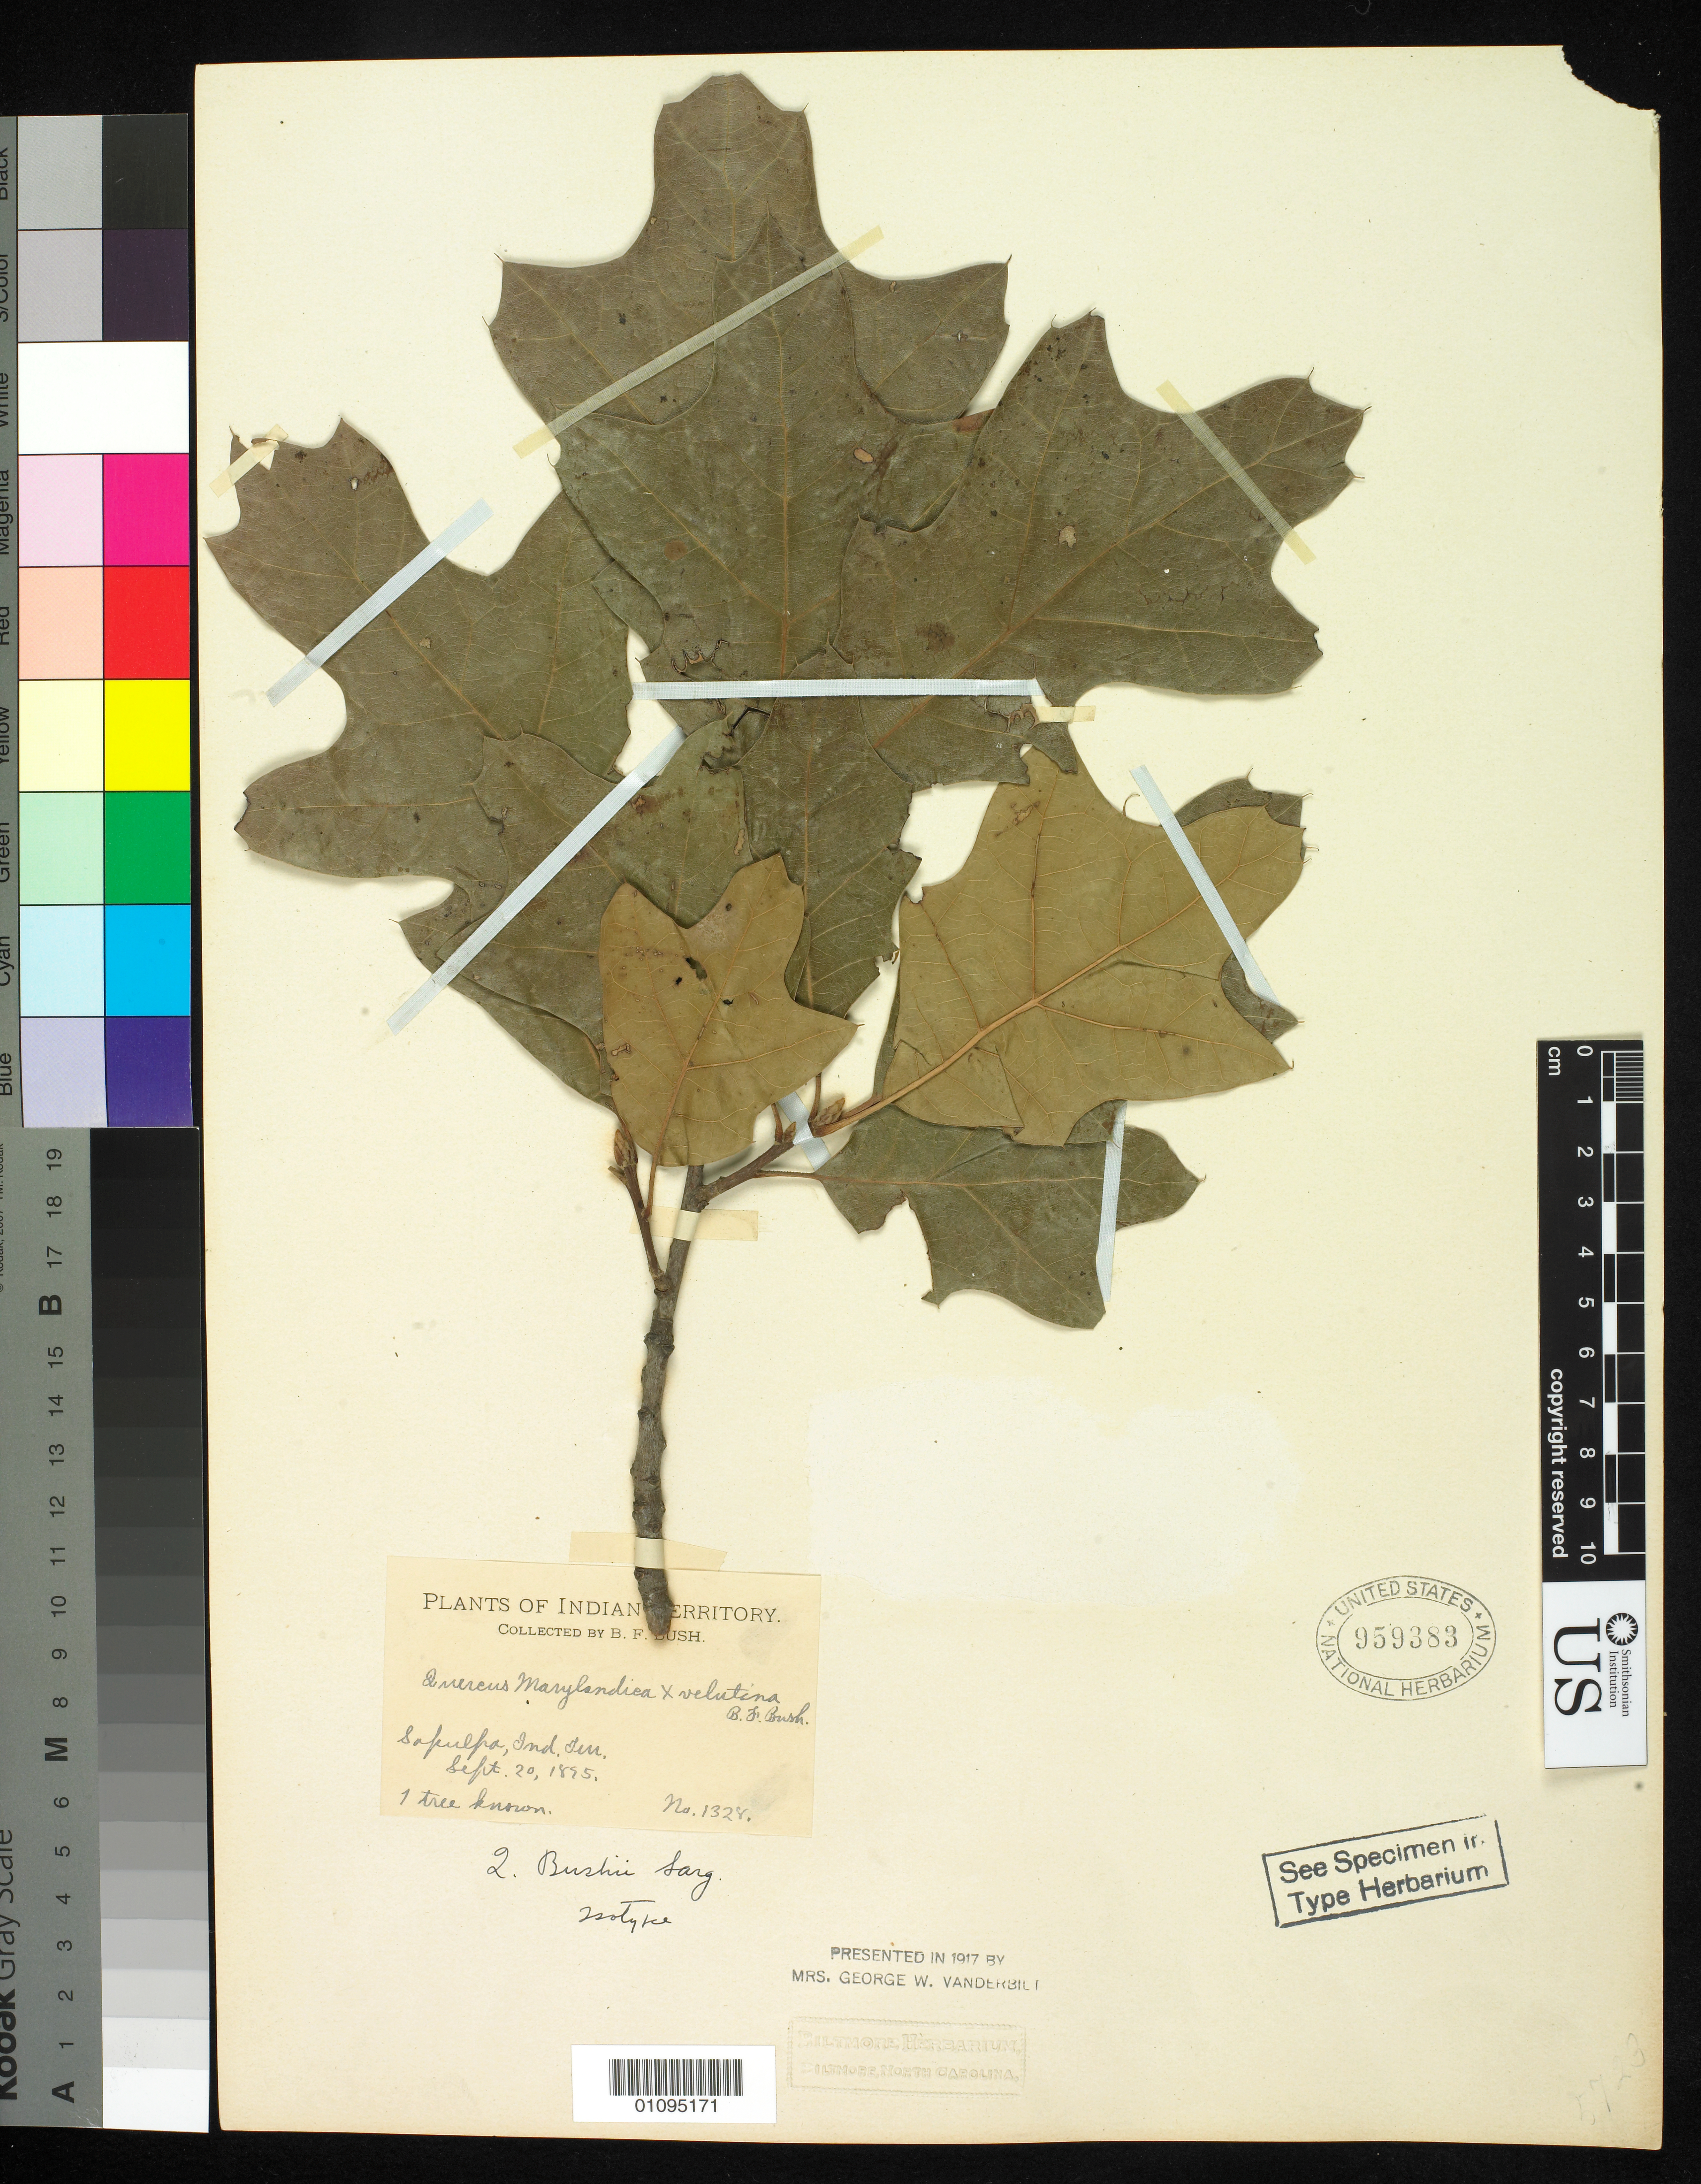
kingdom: Plantae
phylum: Tracheophyta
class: Magnoliopsida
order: Fagales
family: Fagaceae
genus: Quercus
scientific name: Quercus x bushii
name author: Sarg.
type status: Isotype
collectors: B. F. Bush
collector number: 1328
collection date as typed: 20 Sep 1895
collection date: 1895-09-20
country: United States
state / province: Oklahoma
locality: Sapulpa, Indian Terr.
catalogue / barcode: US 959383